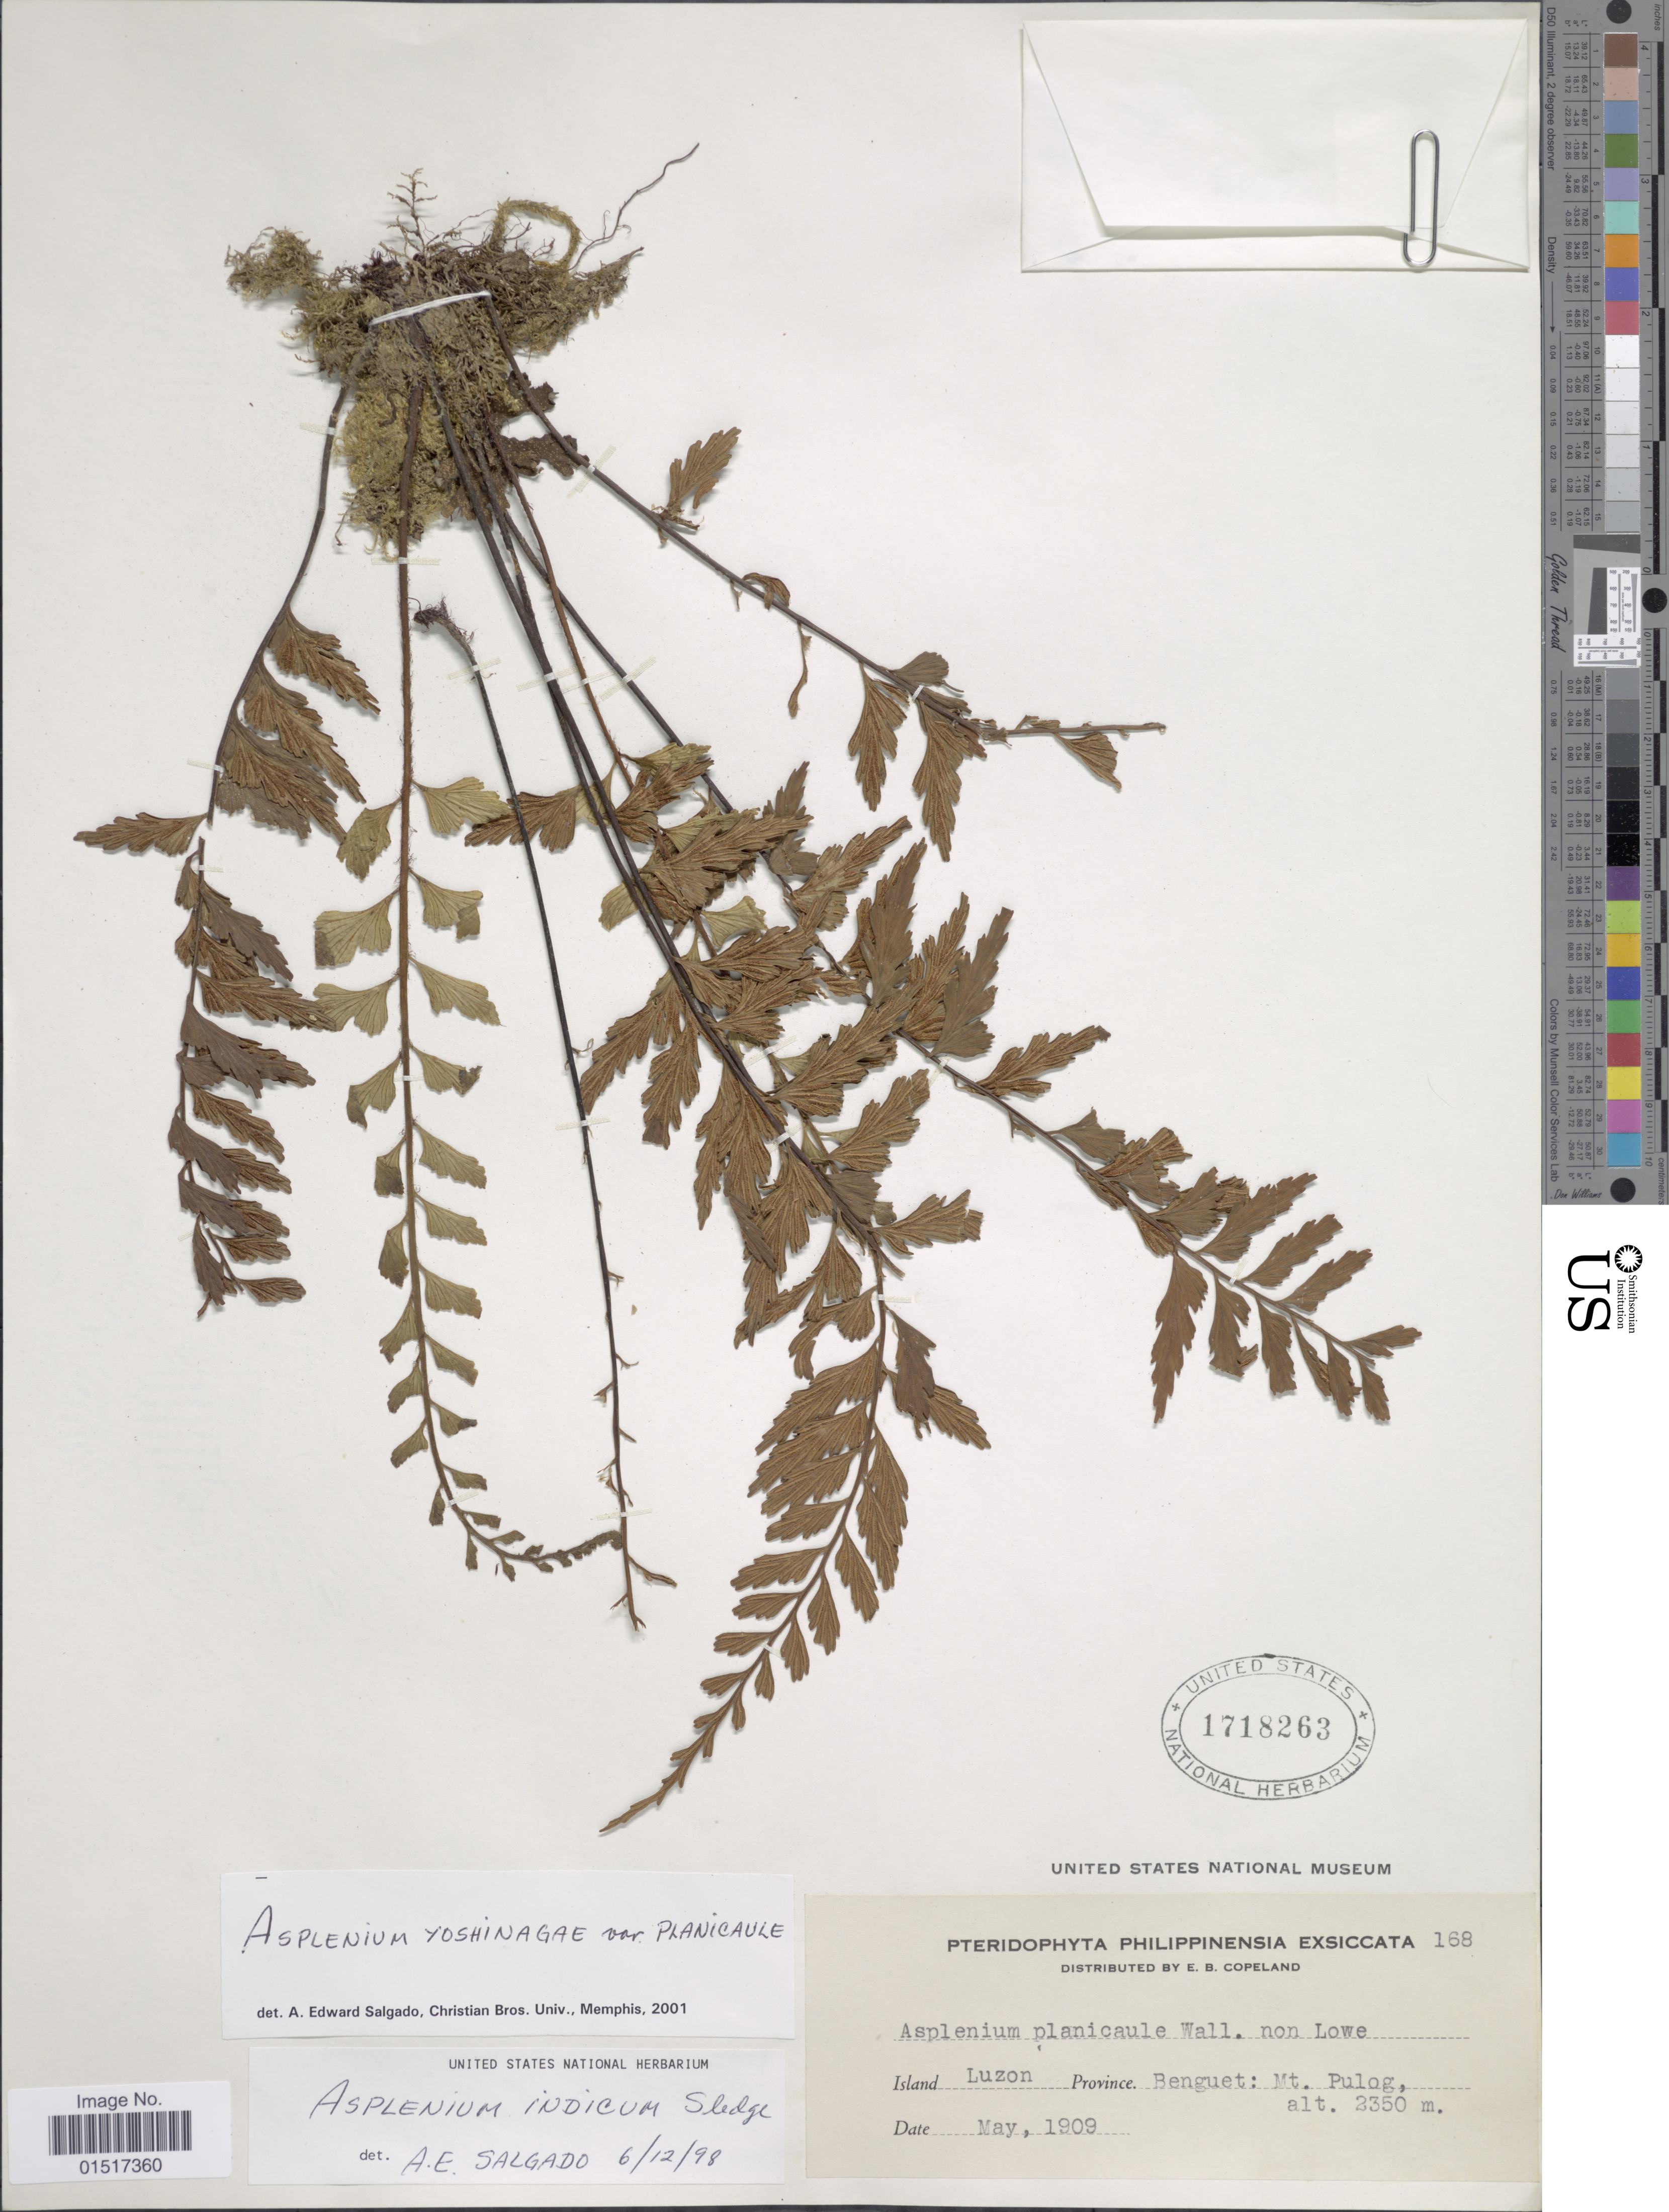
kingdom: Plantae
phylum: Tracheophyta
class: Polypodiopsida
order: Polypodiales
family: Aspleniaceae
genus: Asplenium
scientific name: Asplenium yoshinagae var. planicaule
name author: (Wall. ex Mett.) C.V. Morton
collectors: E. B. Copeland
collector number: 168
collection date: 1909-05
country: Philippines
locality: Island Luzon. Province Benguet: Mt. Pulog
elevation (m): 2350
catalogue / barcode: US 1718263